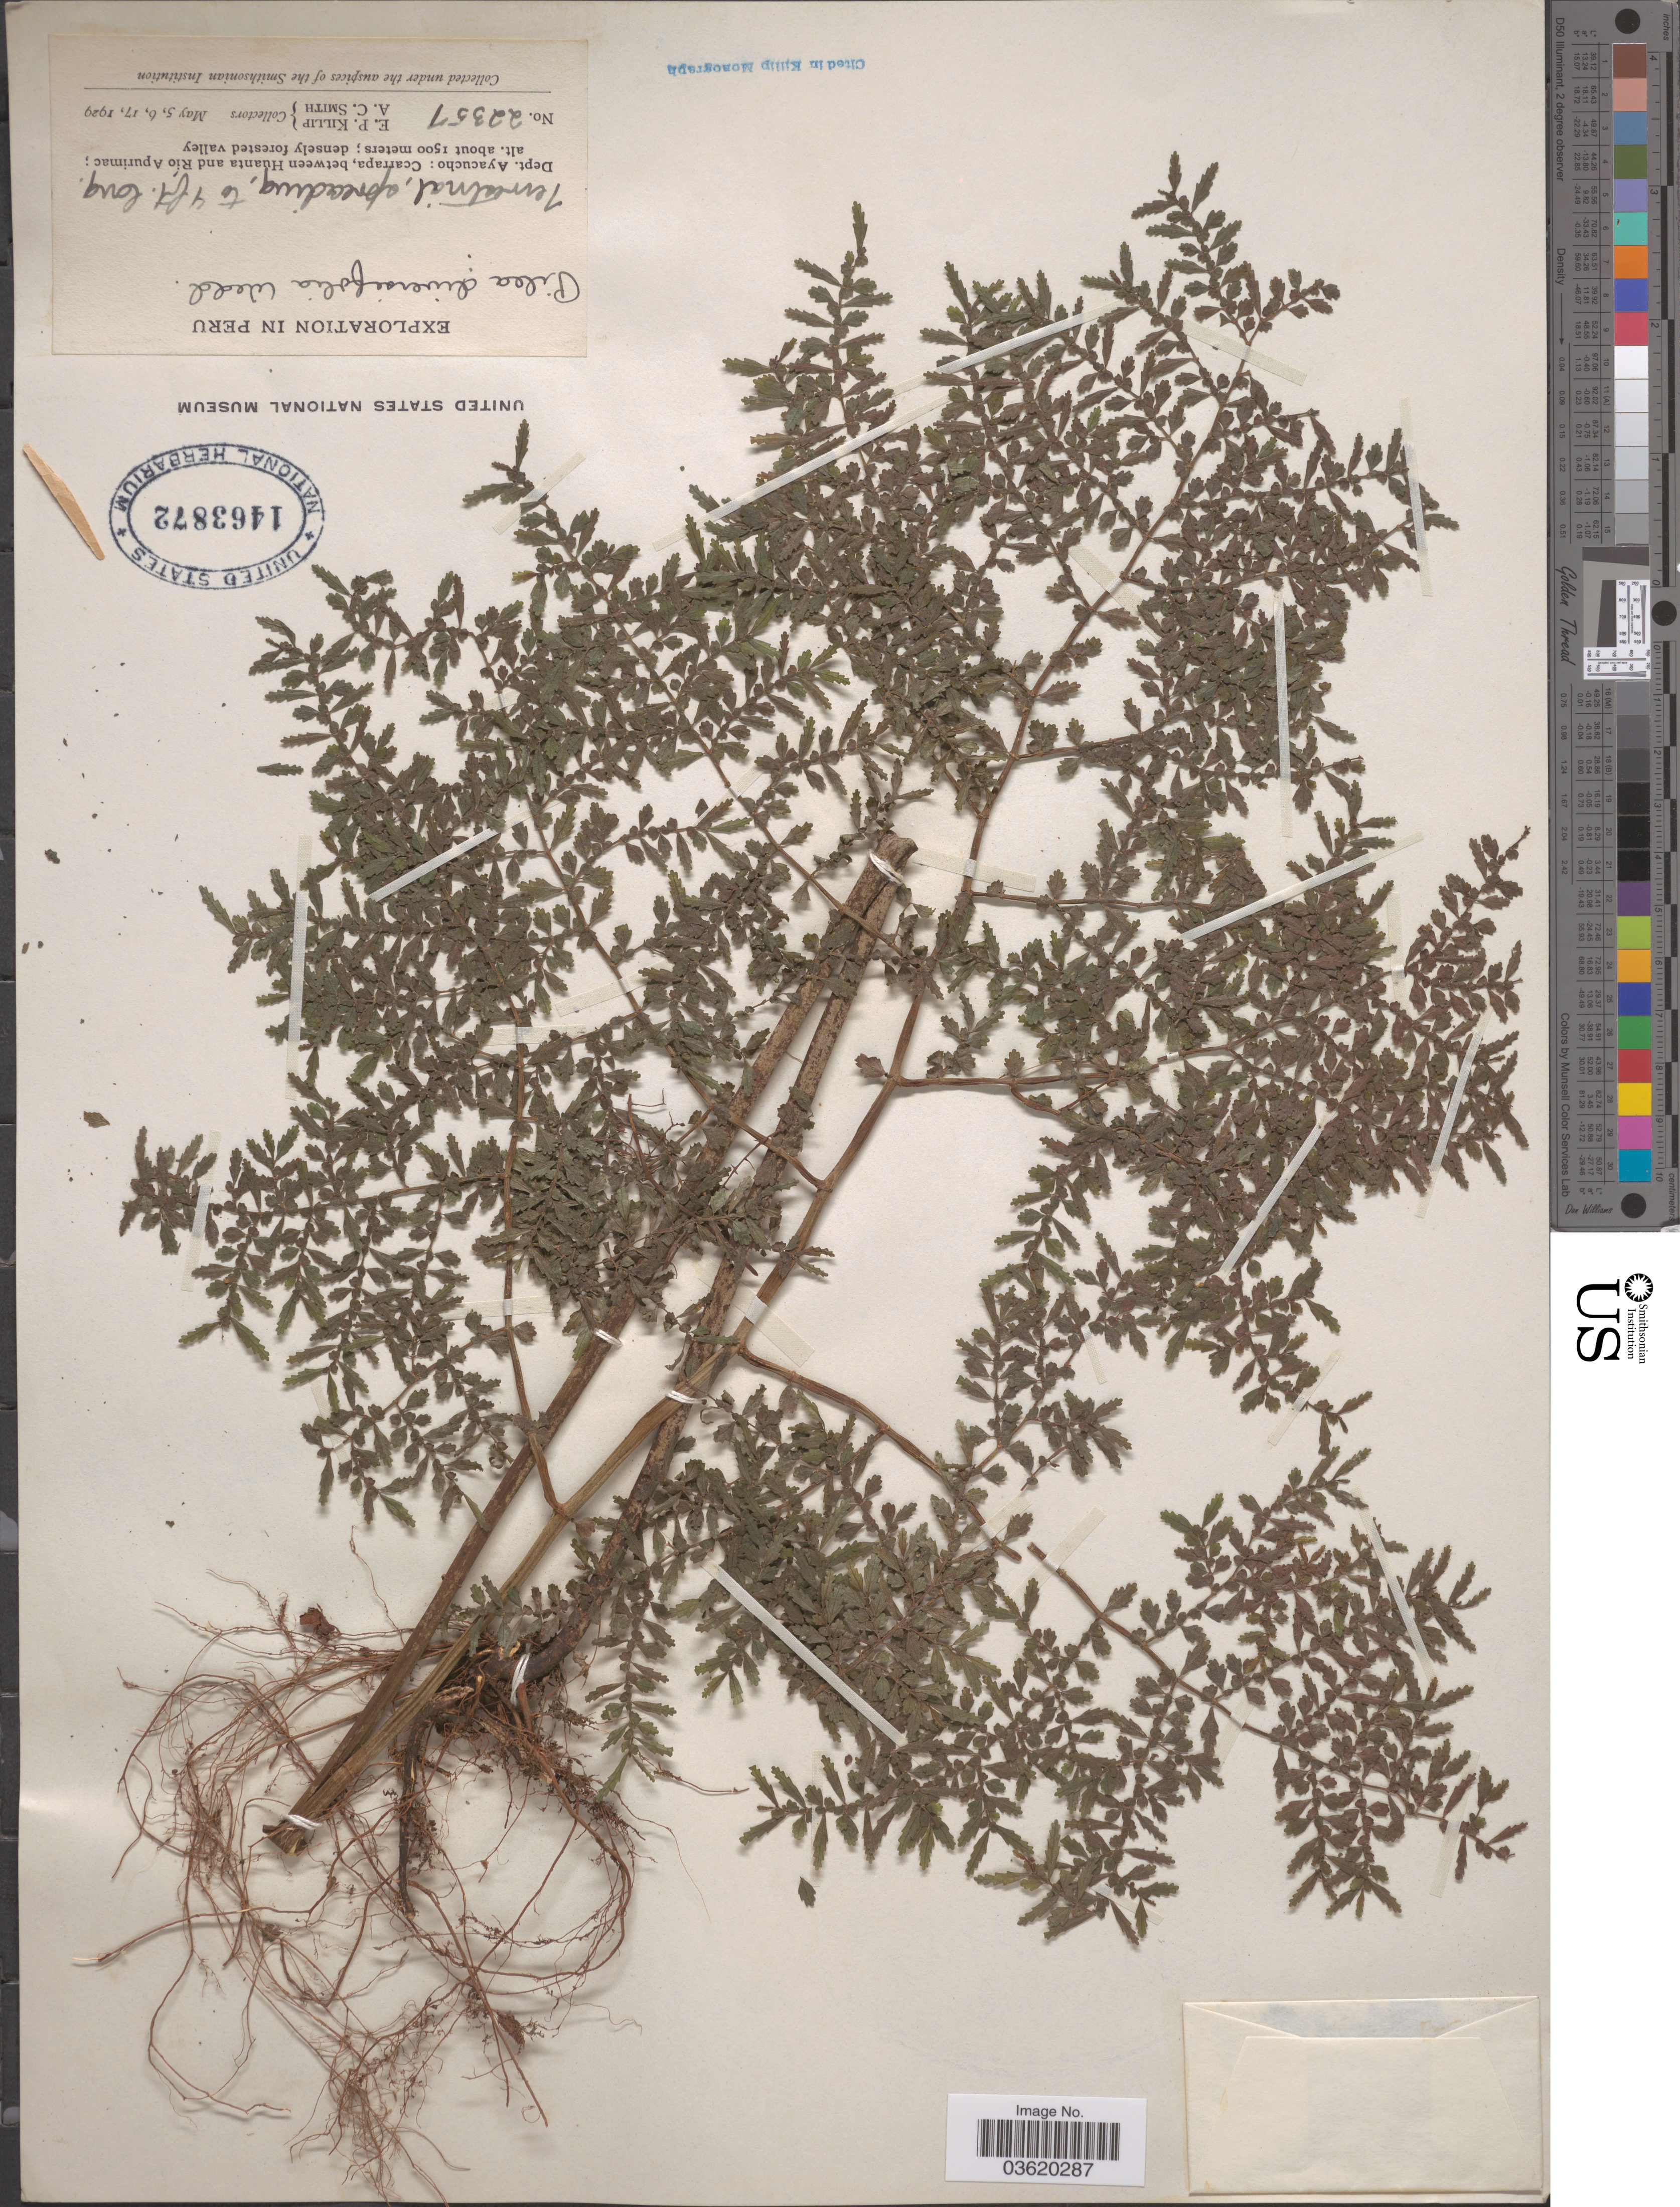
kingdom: Plantae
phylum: Tracheophyta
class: Magnoliopsida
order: Rosales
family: Urticaceae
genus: Pilea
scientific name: Pilea diversifolia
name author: Wedd.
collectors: E. P. Killip & A. C. Smith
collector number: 22357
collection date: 1929-05-05/1929-05-17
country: Peru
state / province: Ayacucho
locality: Dept. Ayacucho: Ccarrapa, between Huanta and Río Apurimac.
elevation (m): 1500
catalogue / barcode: US 1463872